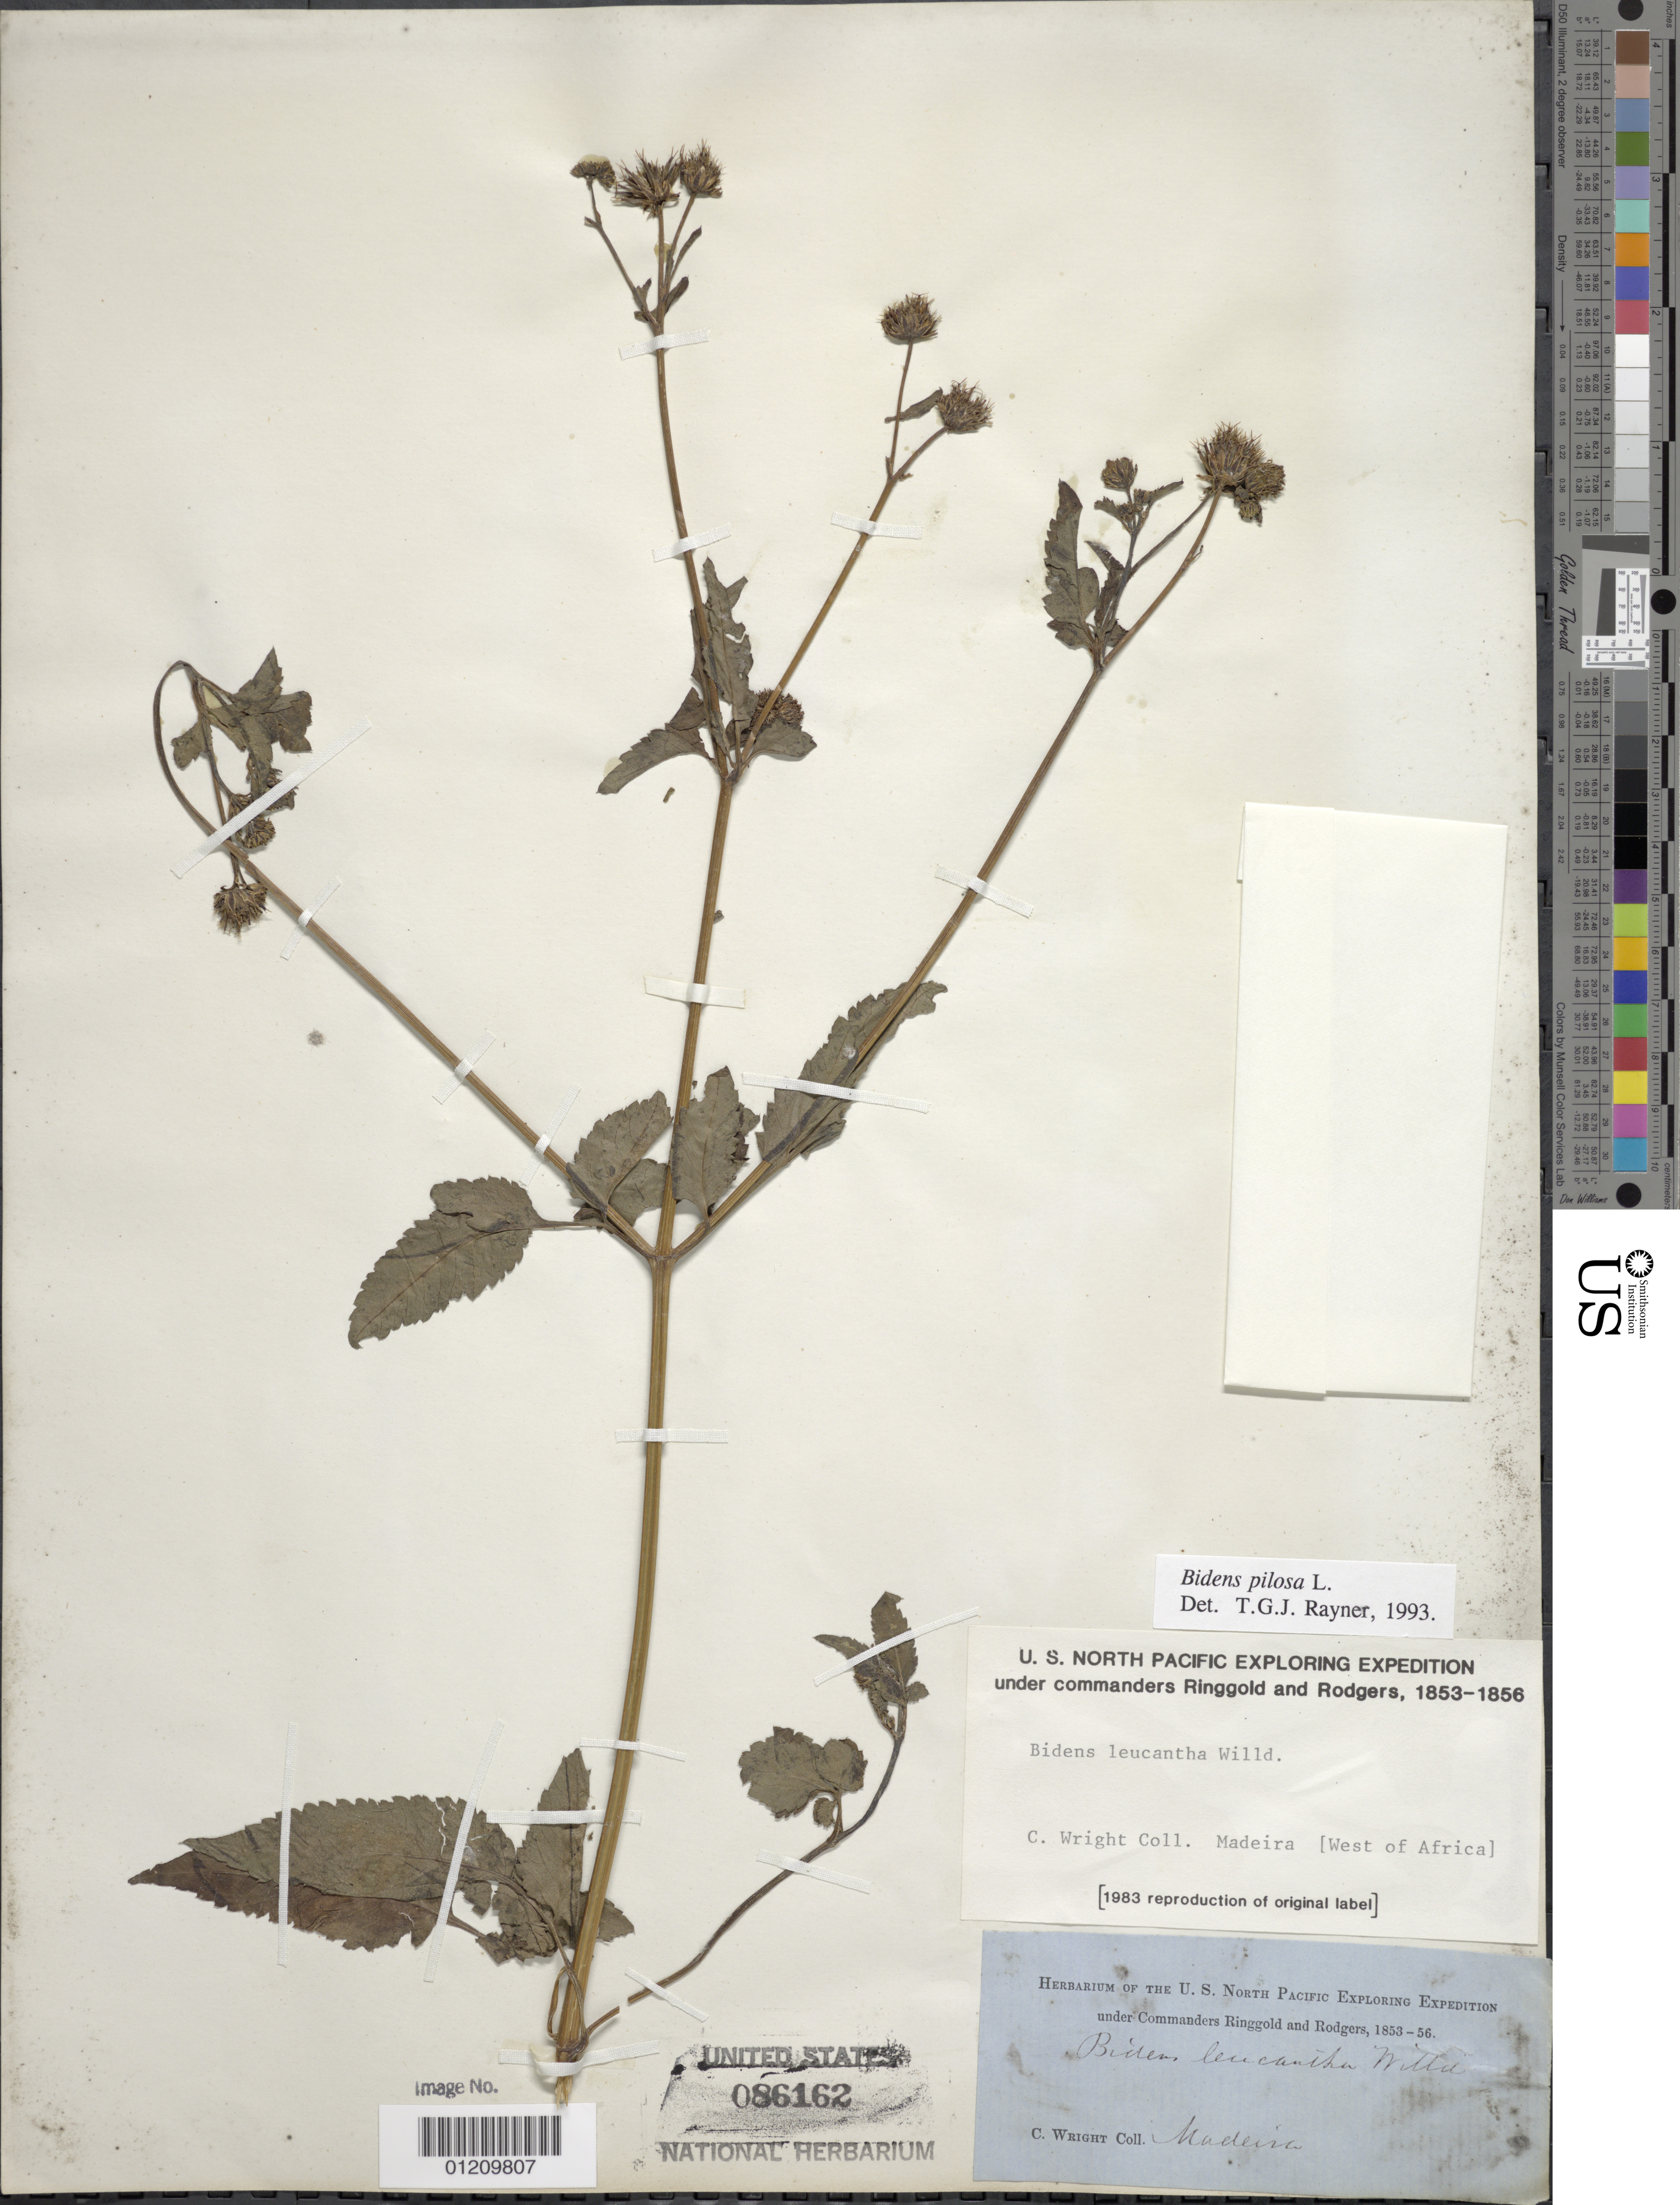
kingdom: Plantae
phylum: Tracheophyta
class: Magnoliopsida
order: Asterales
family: Asteraceae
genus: Bidens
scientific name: Bidens pilosa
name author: L.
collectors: C. Wright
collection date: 1853/1856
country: Portugal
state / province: Madeira (Aut. Reg.)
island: Madeira Is.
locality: Madeira.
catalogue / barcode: US 86162